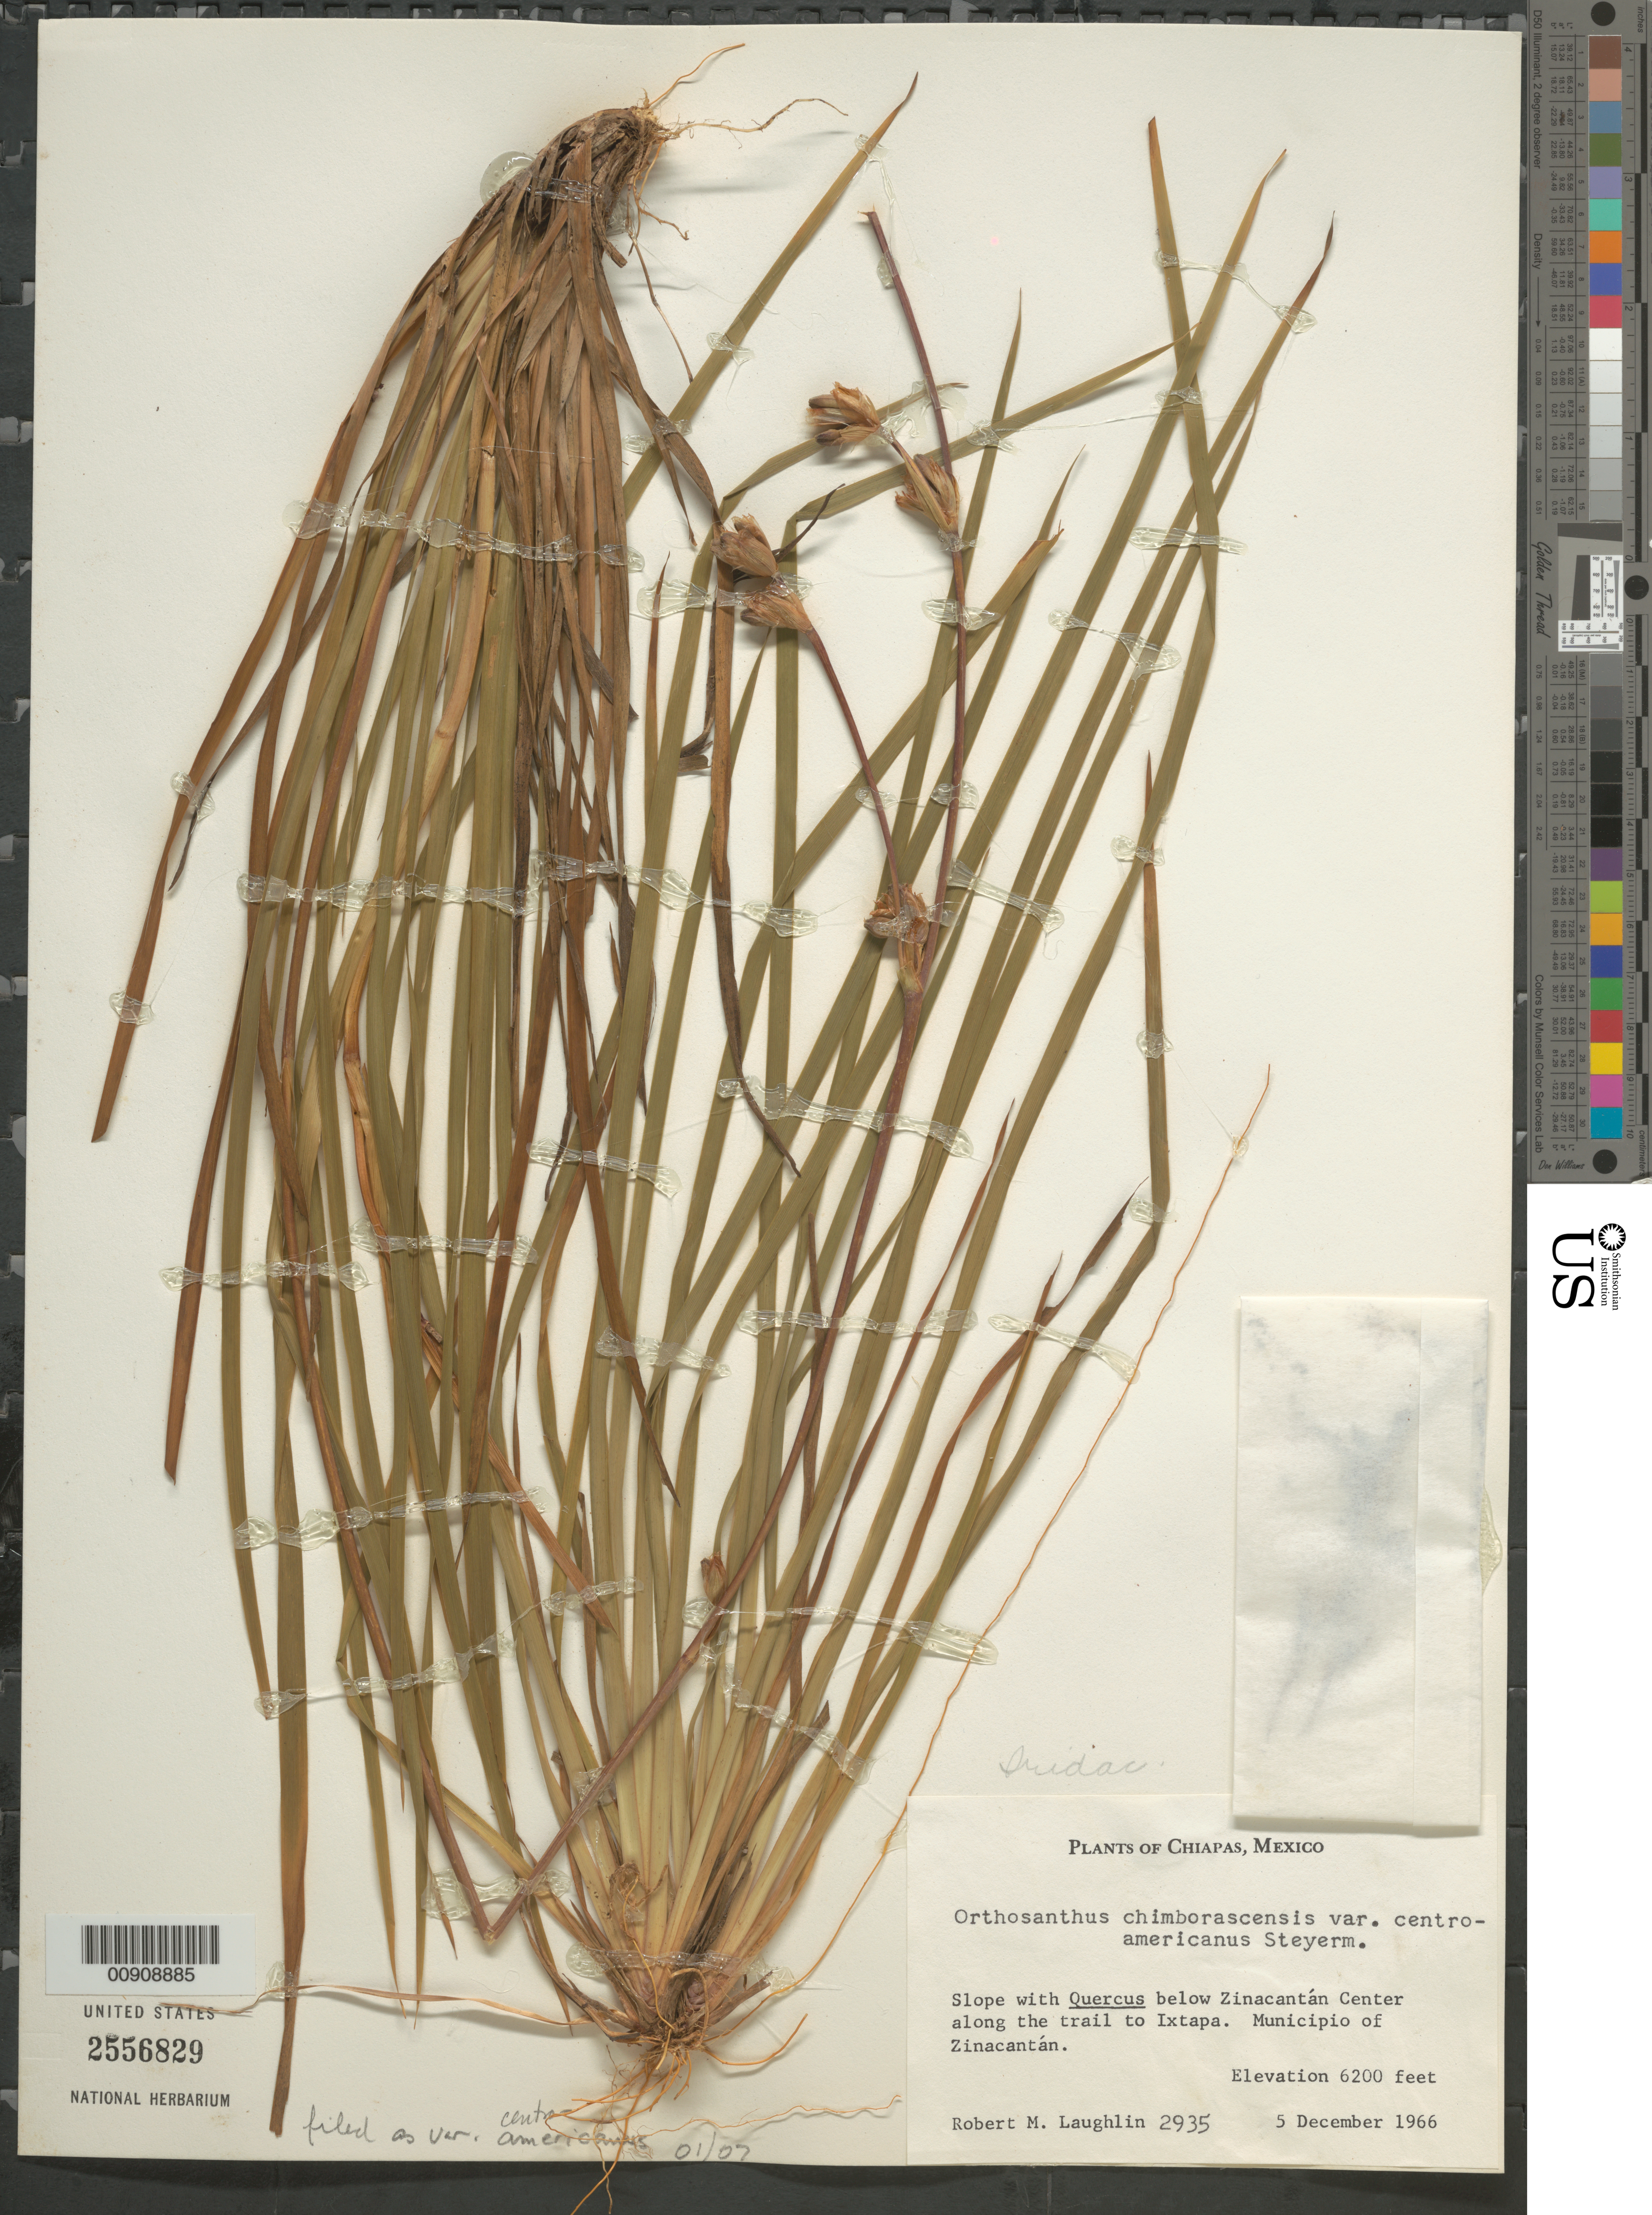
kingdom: Plantae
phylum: Tracheophyta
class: Liliopsida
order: Asparagales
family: Iridaceae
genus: Orthrosanthus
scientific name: Orthrosanthus chimboracensis var. centroamericanus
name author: Steyerm.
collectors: R. M. Laughlin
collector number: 2935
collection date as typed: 05 Dec 1966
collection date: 1966-12-05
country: Mexico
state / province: Chiapas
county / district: Zinacantán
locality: Below Zinacantán Center along the trail to Ixtapa. Municipio of Zinacantán, Chiapas.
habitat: Slope with Quercus.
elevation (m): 1890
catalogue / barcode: US 2556829